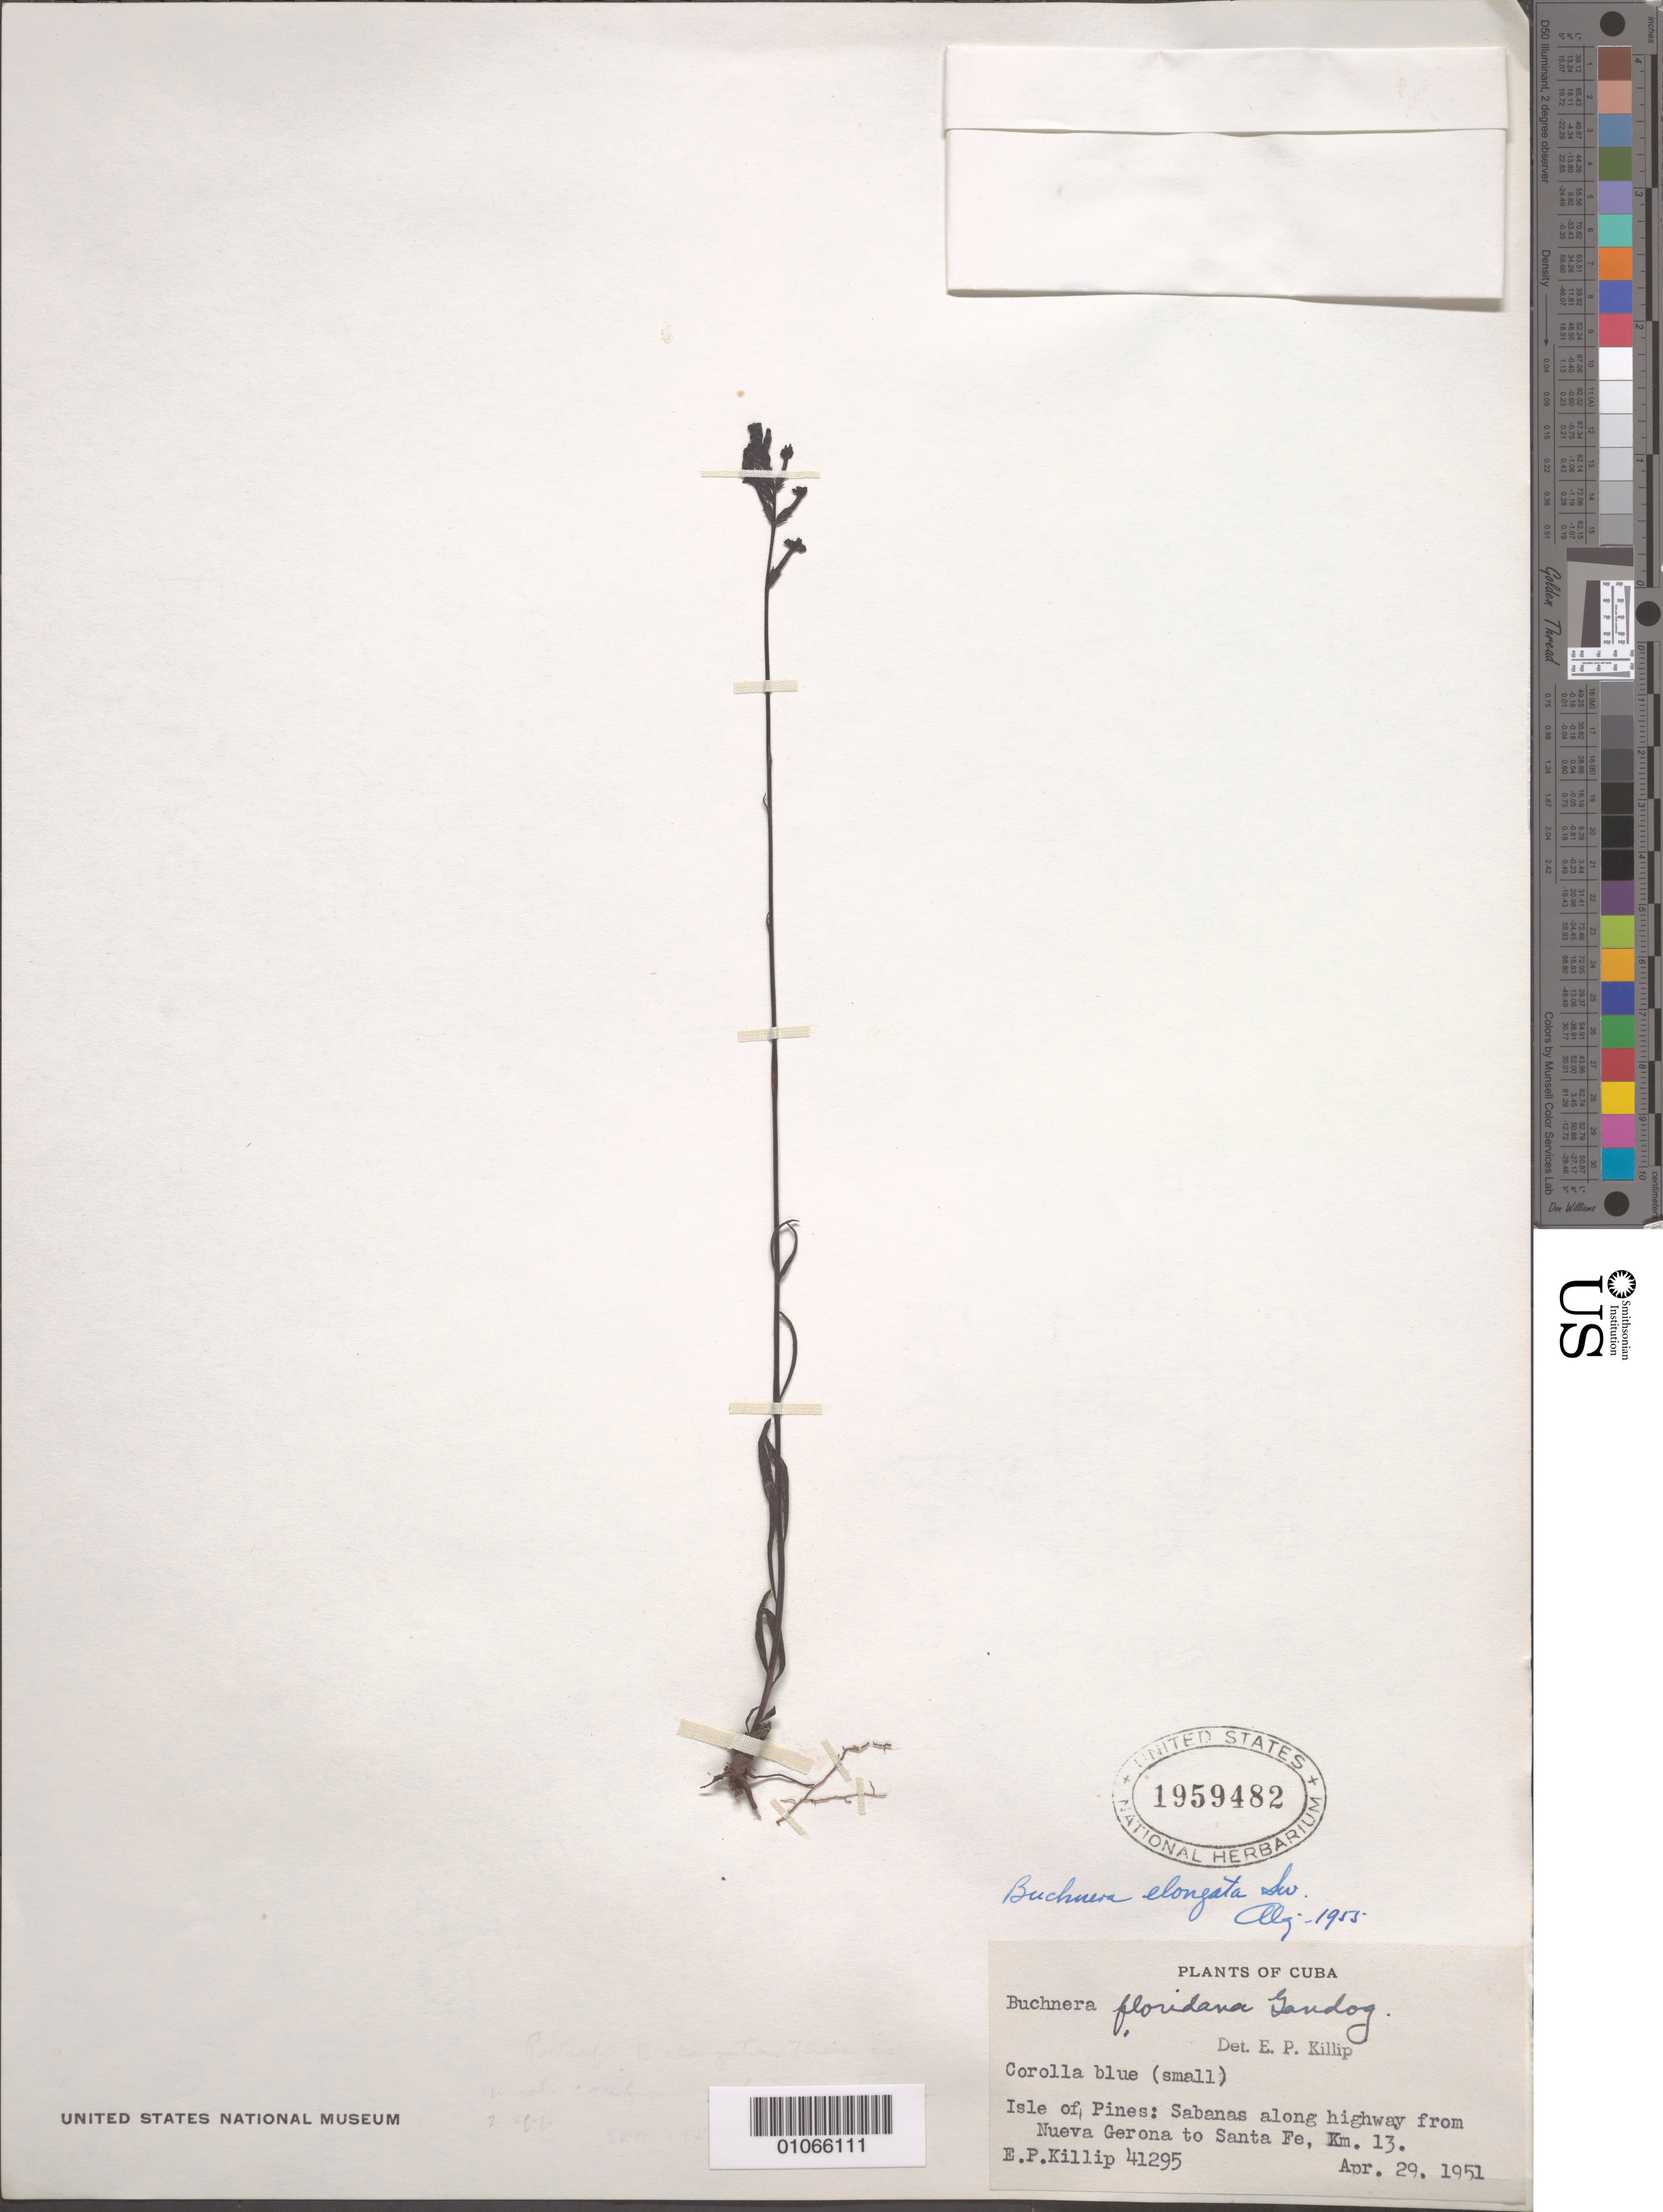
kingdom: Plantae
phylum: Tracheophyta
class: Magnoliopsida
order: Lamiales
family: Orobanchaceae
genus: Buchnera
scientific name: Buchnera elongata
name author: Sw.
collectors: E. P. Killip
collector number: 41295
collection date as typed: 29 Apr 1951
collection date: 1951-04-29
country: Cuba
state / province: Isla de La Juventud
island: Isla de la Juventud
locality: Savannas along highway from Nueva Gerona to Santa Fe, Km 13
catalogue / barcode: US 1959482